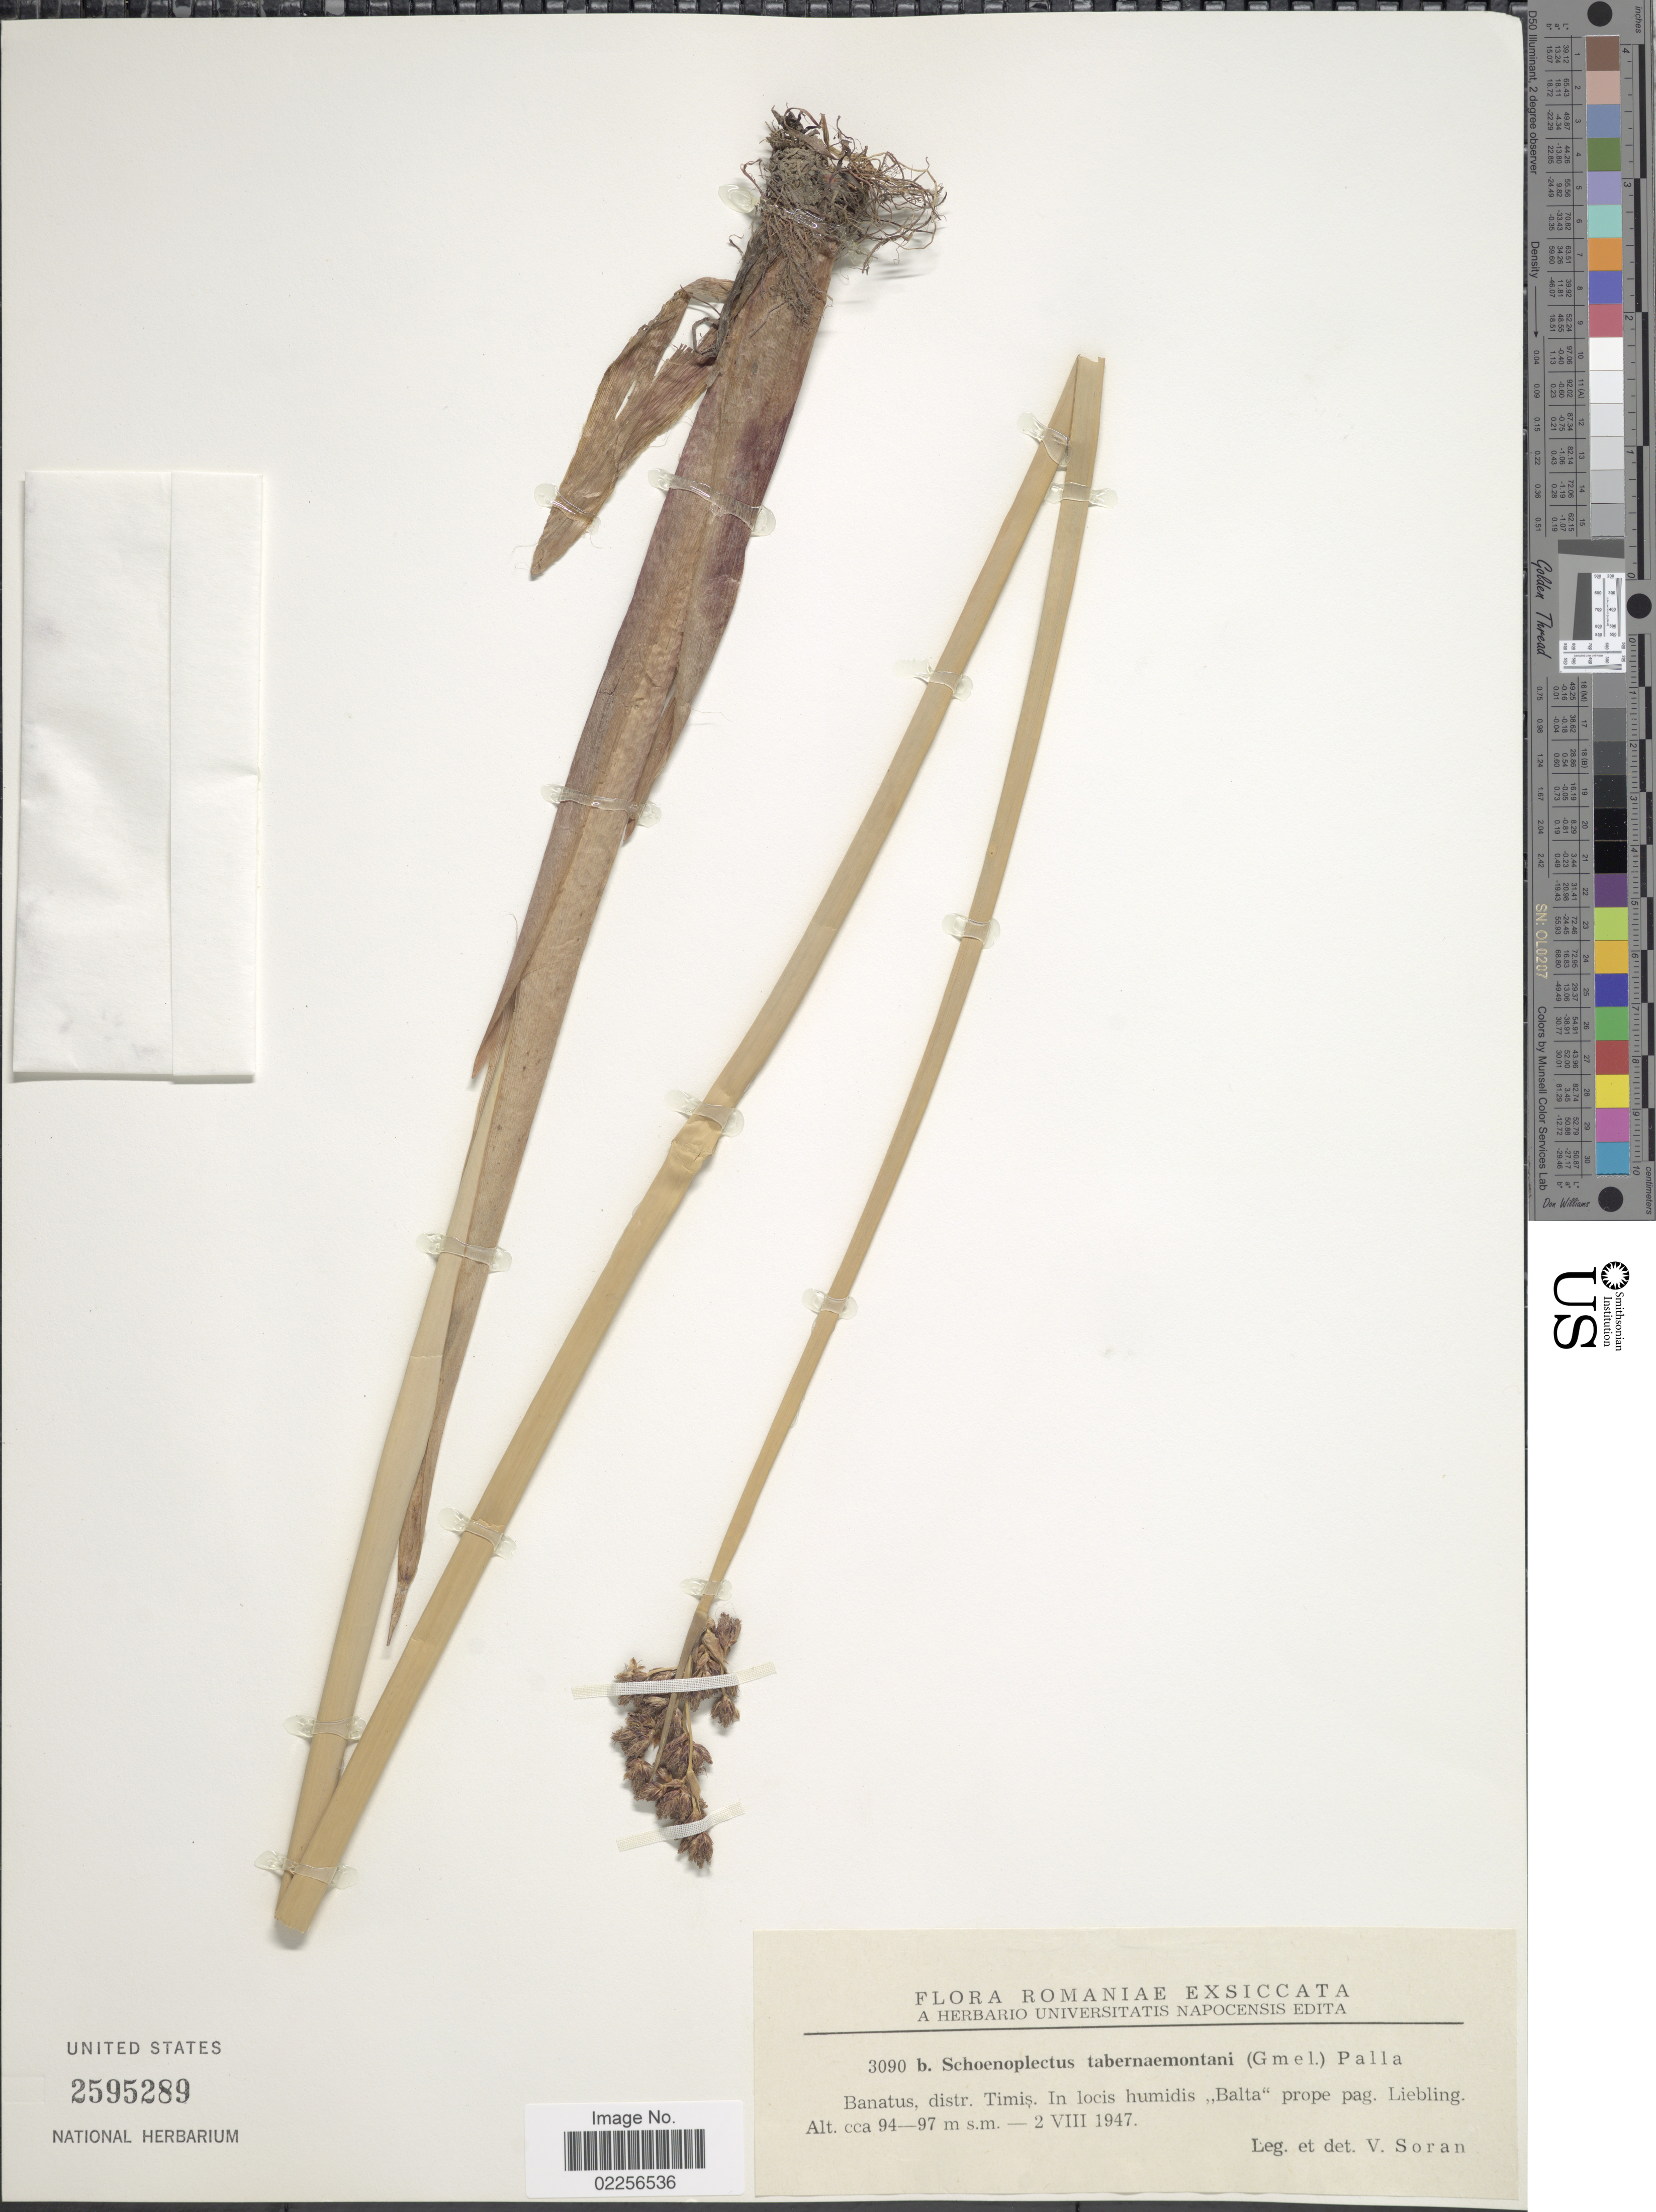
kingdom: Plantae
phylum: Tracheophyta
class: Liliopsida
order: Poales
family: Cyperaceae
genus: Schoenoplectus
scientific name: Schoenoplectus tabernaemontani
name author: (C.C. Gmel.) Palla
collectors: V. Soran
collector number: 3090b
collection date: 1947-08-02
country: Romania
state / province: Timis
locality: Banatus, Balta prope pag. Liebling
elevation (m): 94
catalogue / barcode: US 2595289